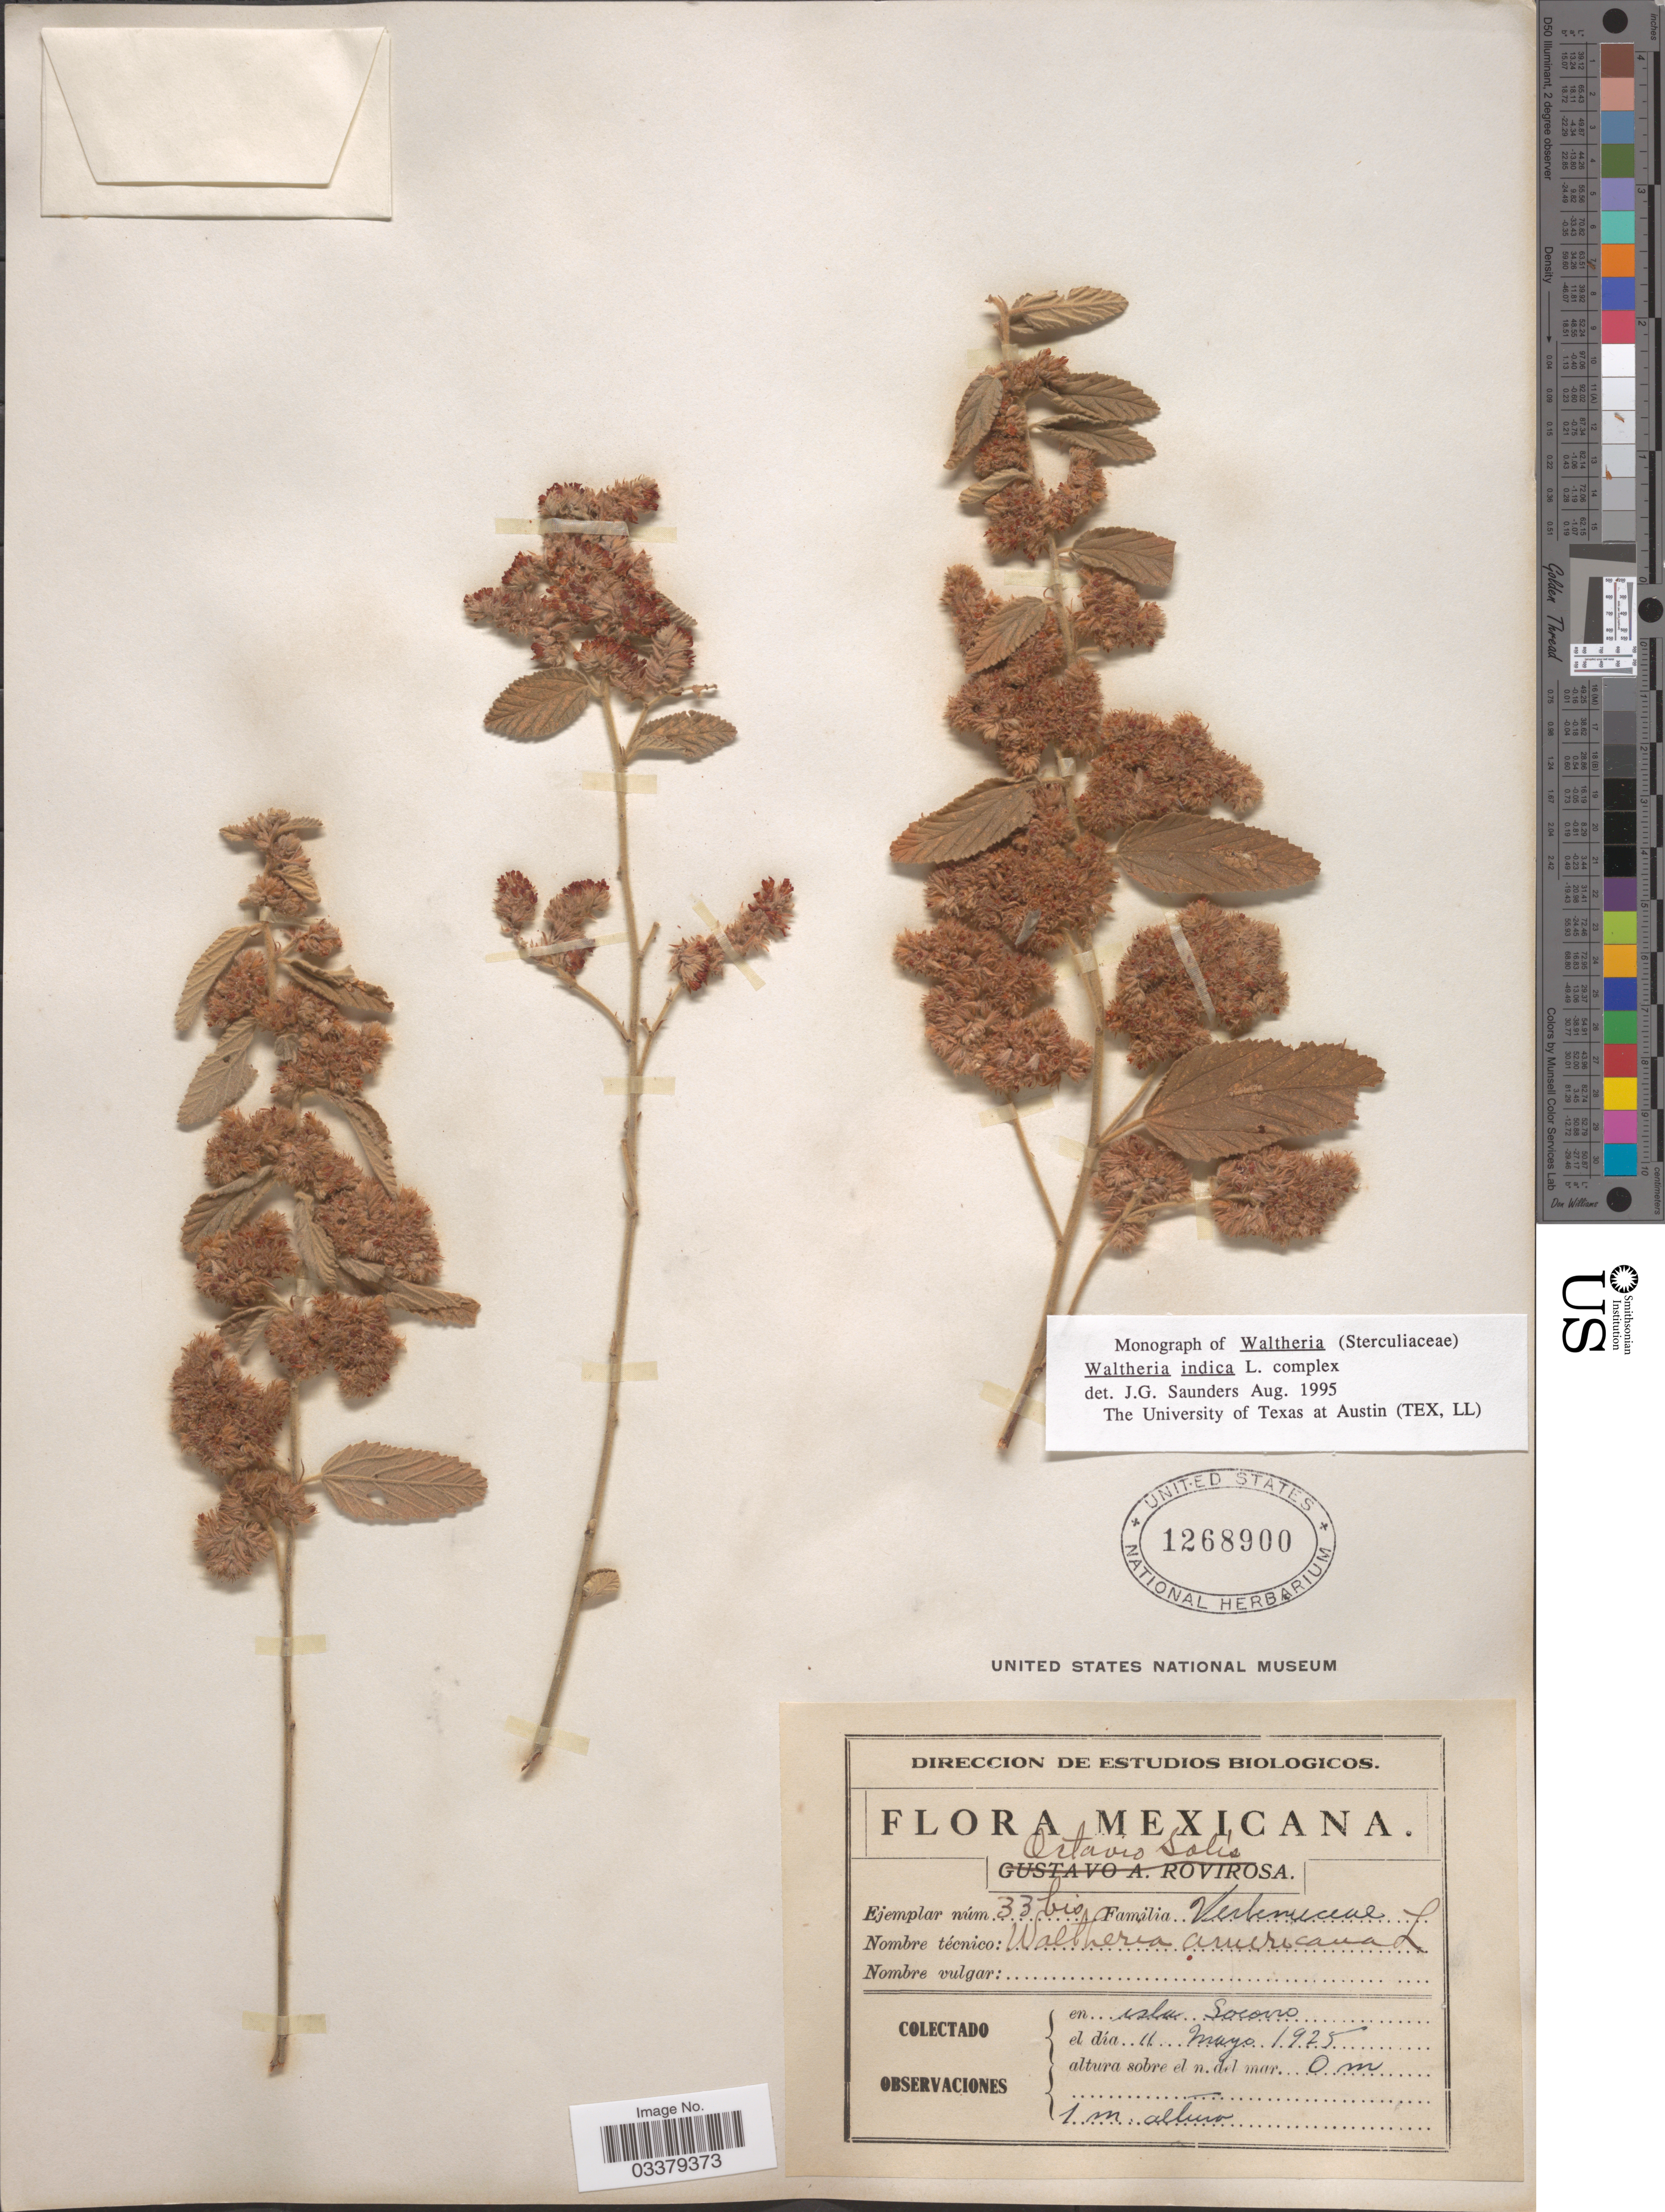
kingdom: Plantae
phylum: Tracheophyta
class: Magnoliopsida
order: Malvales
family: Malvaceae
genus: Waltheria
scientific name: Waltheria indica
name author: L.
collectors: O. Solis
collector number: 33 bis?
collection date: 1925-05-11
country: Mexico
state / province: Colima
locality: Isla Socorro.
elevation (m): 0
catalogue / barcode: US 1268900